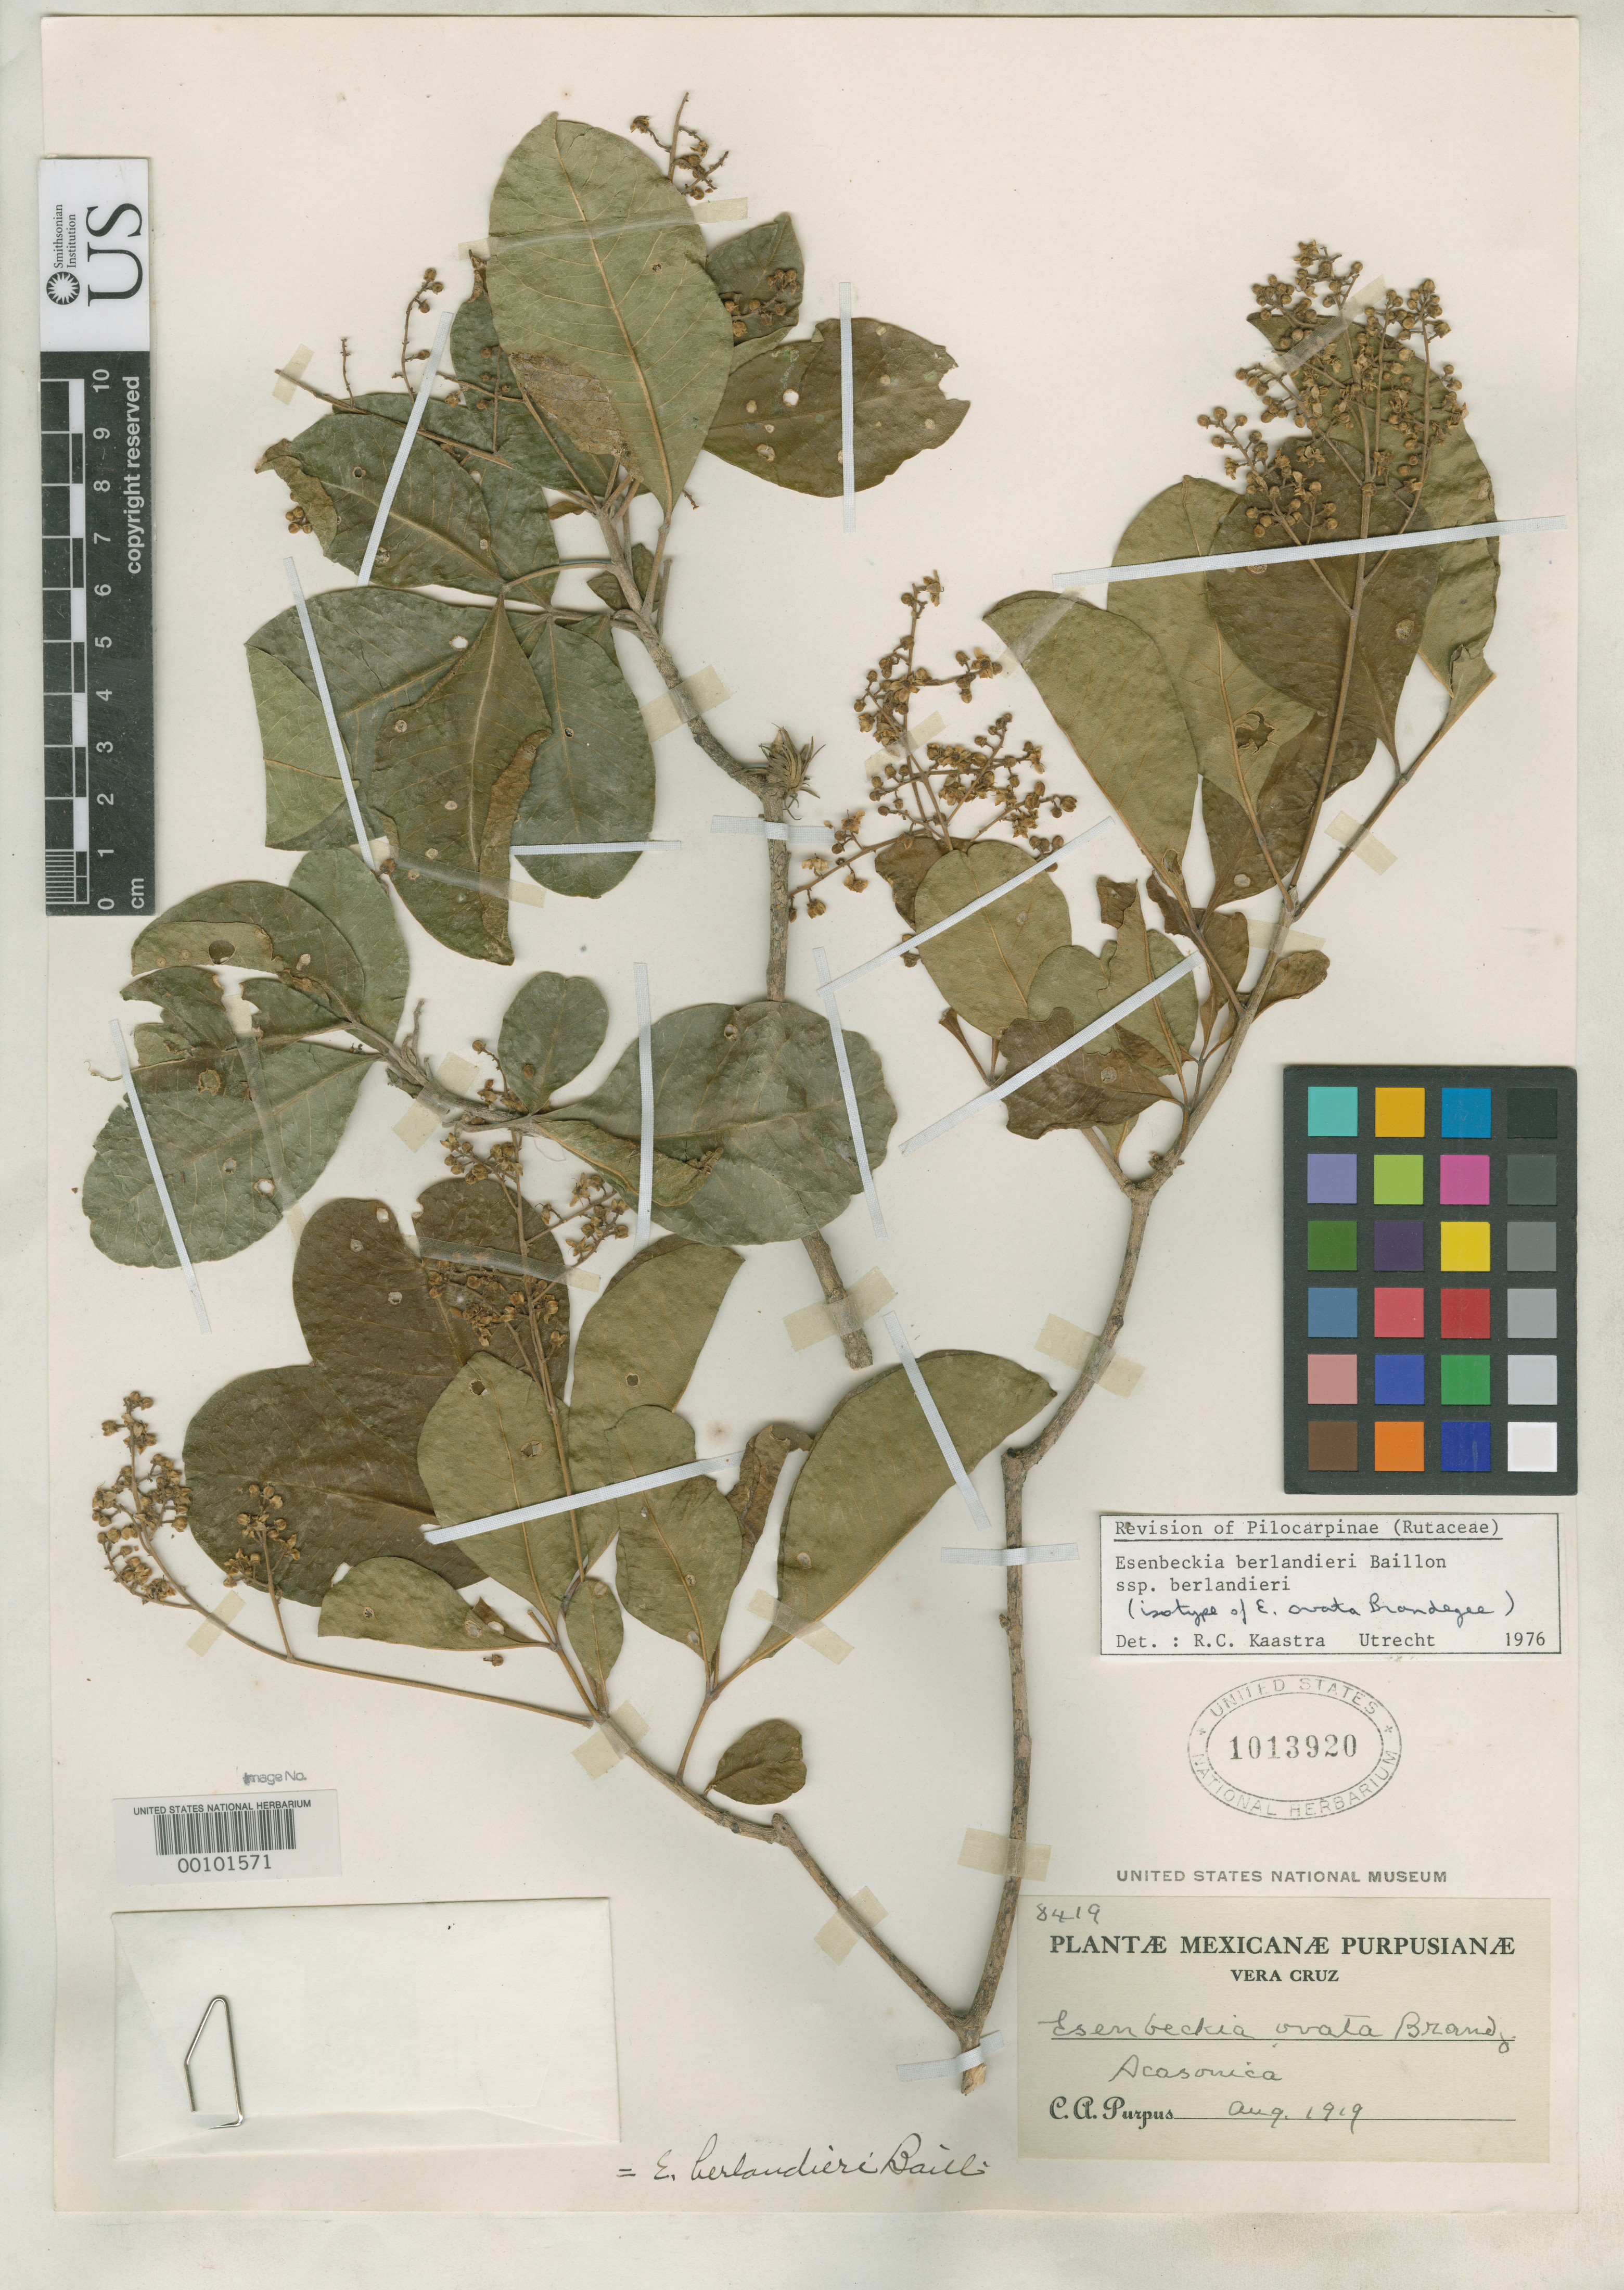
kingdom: Plantae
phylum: Tracheophyta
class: Magnoliopsida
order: Sapindales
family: Rutaceae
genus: Esenbeckia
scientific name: Esenbeckia ovata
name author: Brandegee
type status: Isotype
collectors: C. A. Purpus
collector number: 8419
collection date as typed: Aug 1919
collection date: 1919-08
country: Mexico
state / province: Veracruz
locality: Acasonica.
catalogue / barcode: US 1013920